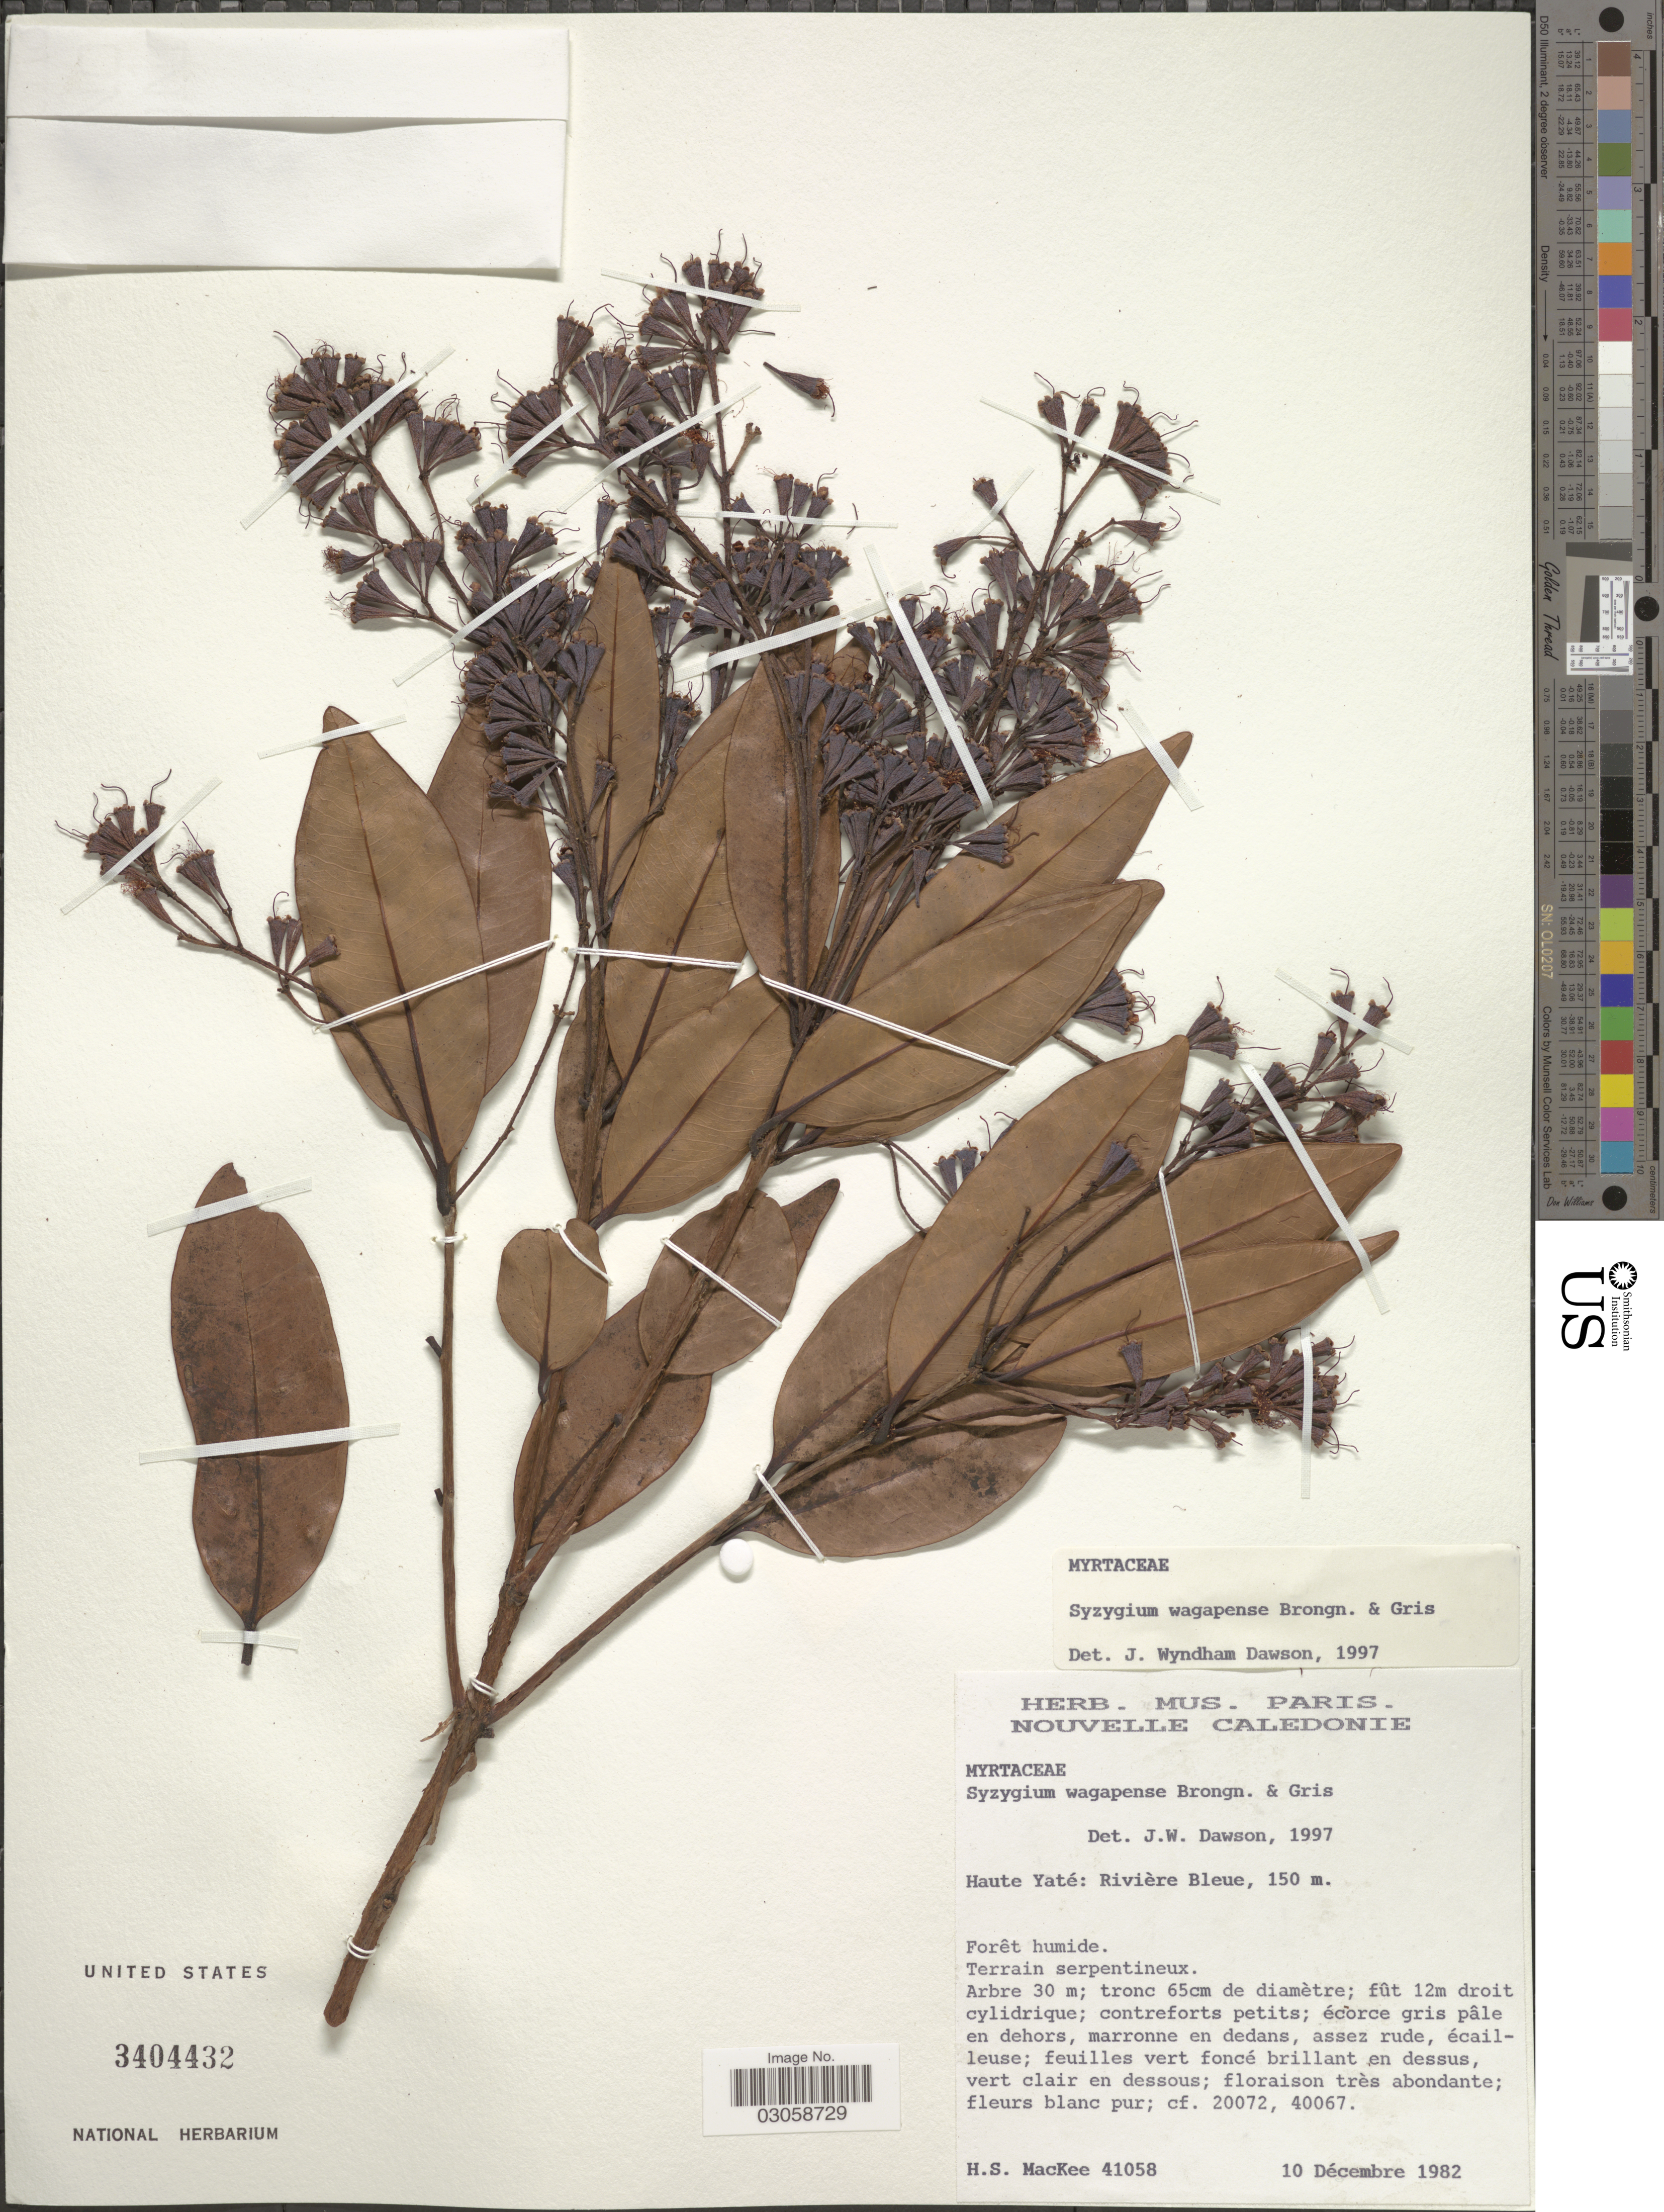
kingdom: Plantae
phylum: Tracheophyta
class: Magnoliopsida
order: Myrtales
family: Myrtaceae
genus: Syzygium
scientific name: Syzygium wagapense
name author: Brongn. & Gris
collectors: H. S. MacKee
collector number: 41058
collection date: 1982-12-10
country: New Caledonia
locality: Nouvelle Caledonie. Haute Yaté: Rivière Bleue.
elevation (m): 150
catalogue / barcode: US 3404432